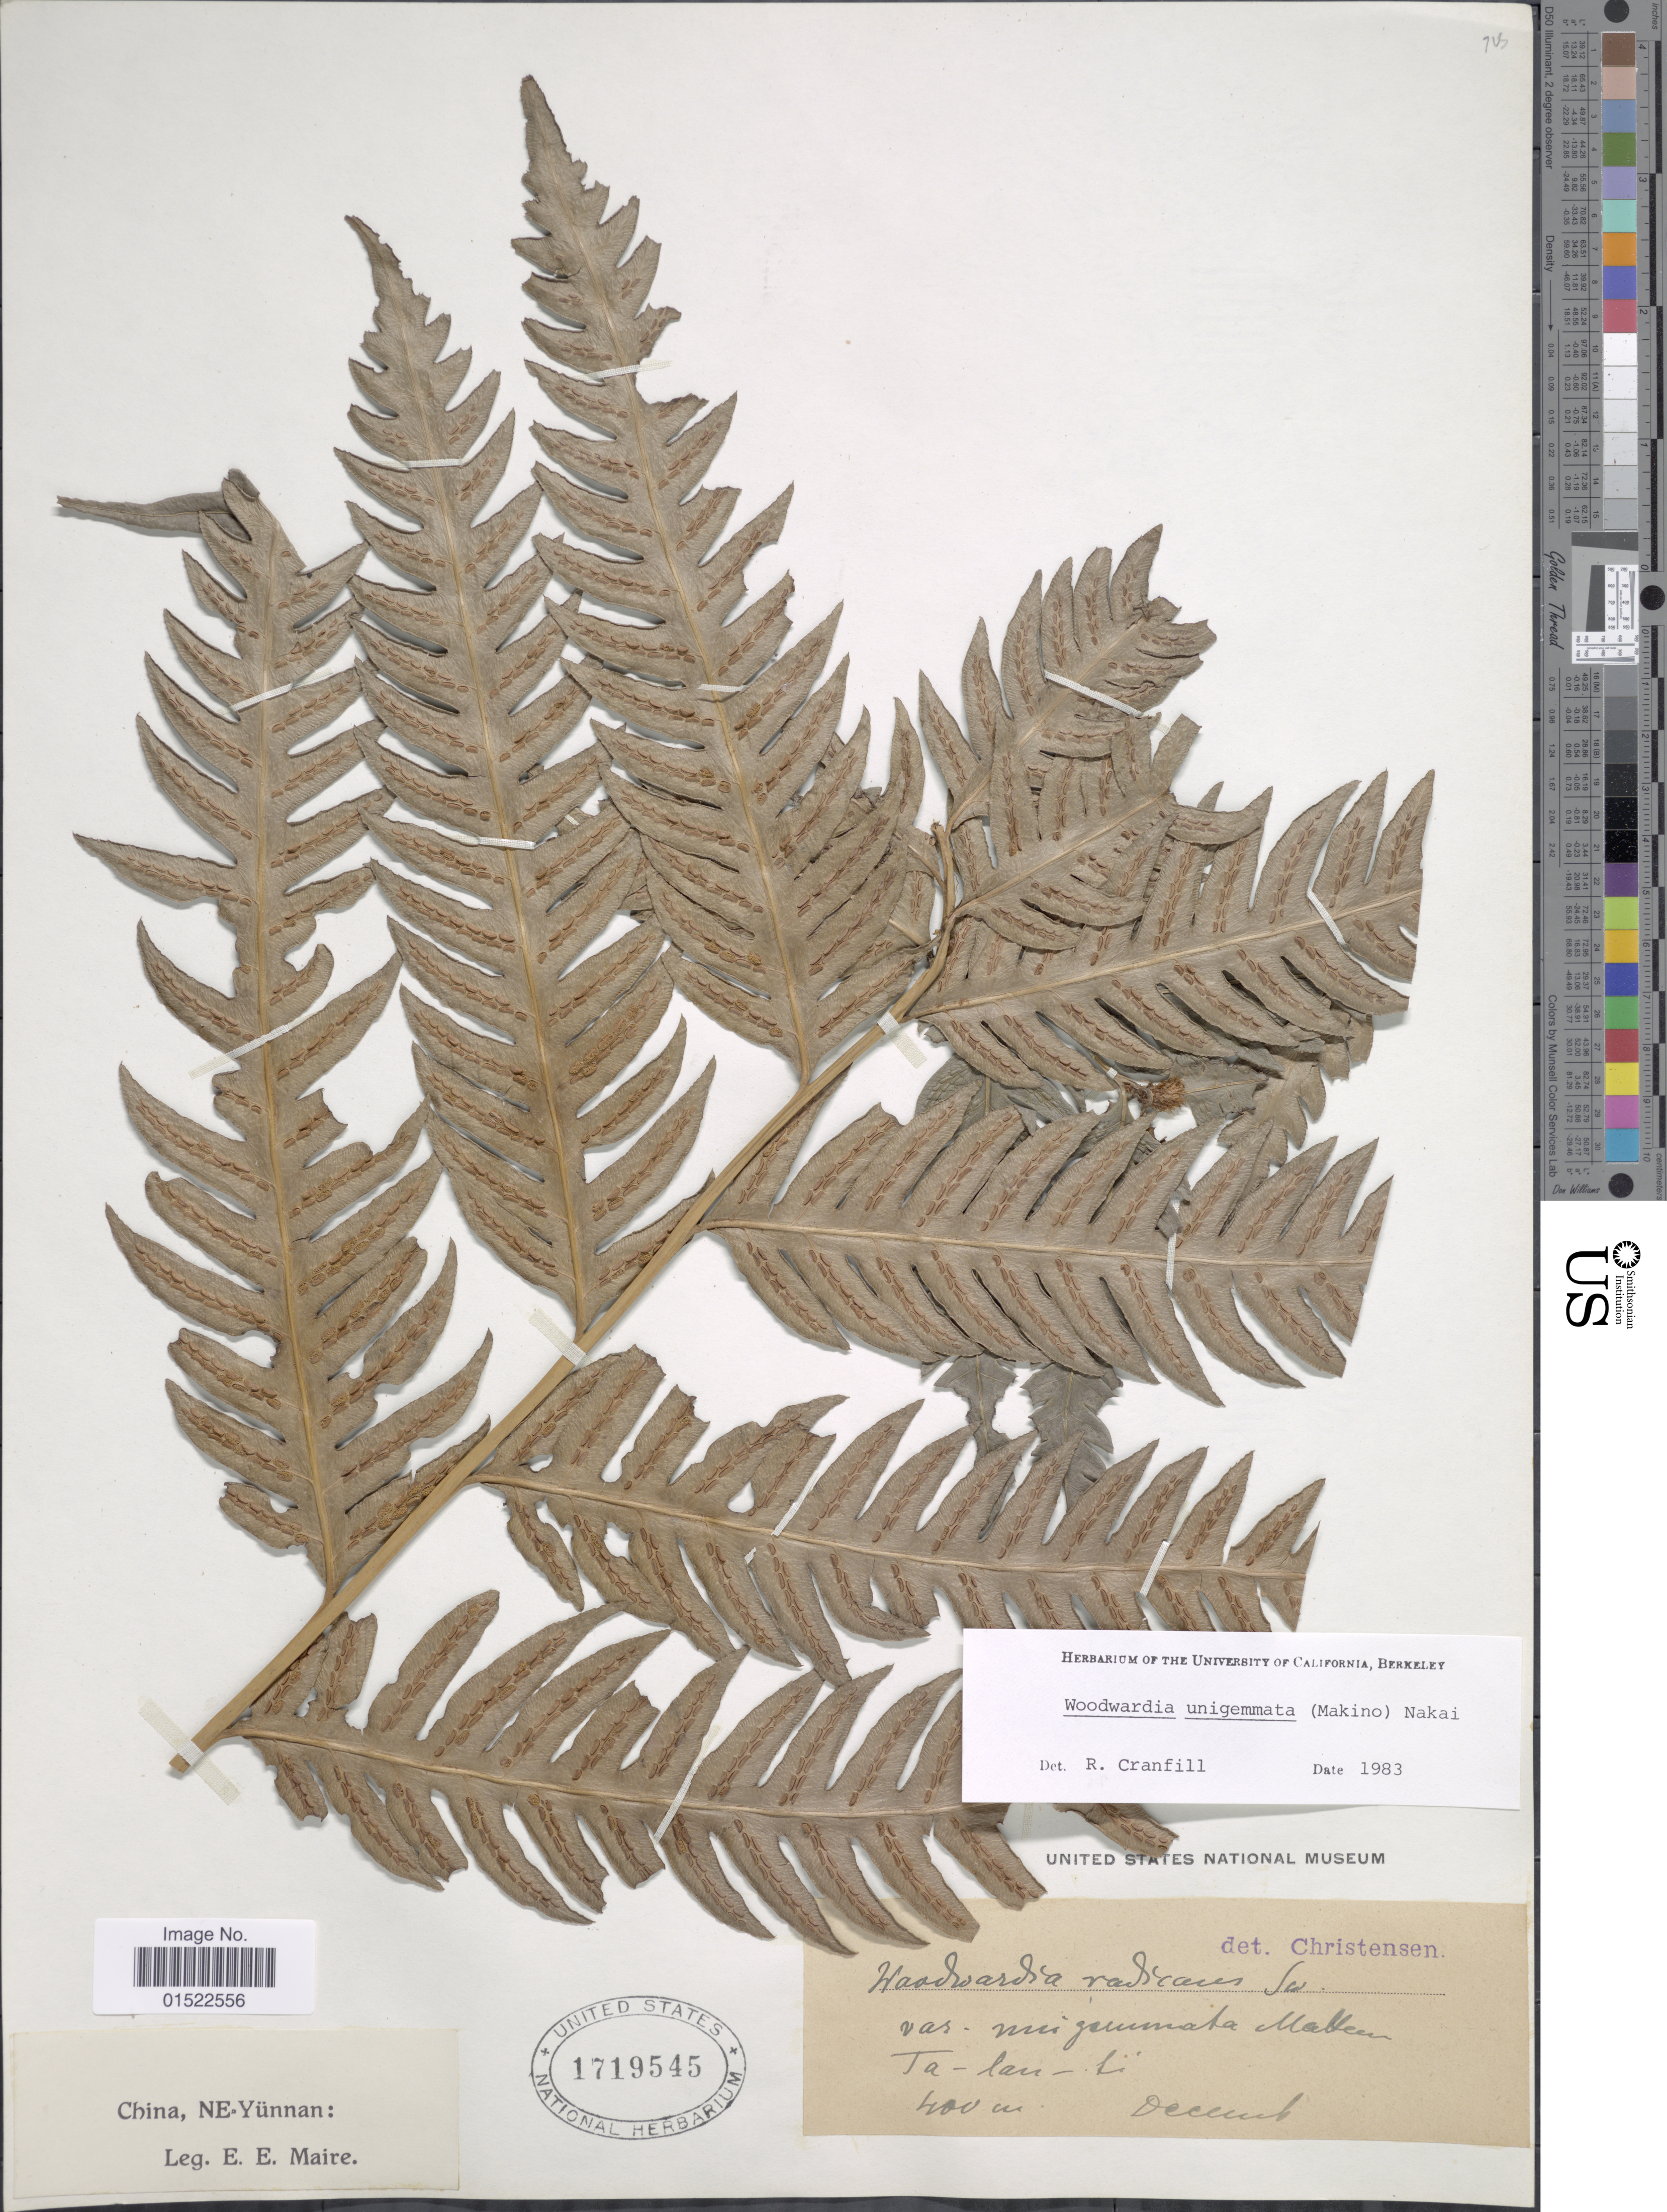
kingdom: Plantae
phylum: Tracheophyta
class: Polypodiopsida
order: Polypodiales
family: Blechnaceae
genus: Woodwardia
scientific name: Woodwardia unigemmata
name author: (Makino) Nakai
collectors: E. E. Maire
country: China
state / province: Yunnan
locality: NE-Yunnan, Ta-lan-li [interpreted]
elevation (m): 400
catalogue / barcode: US 1719545